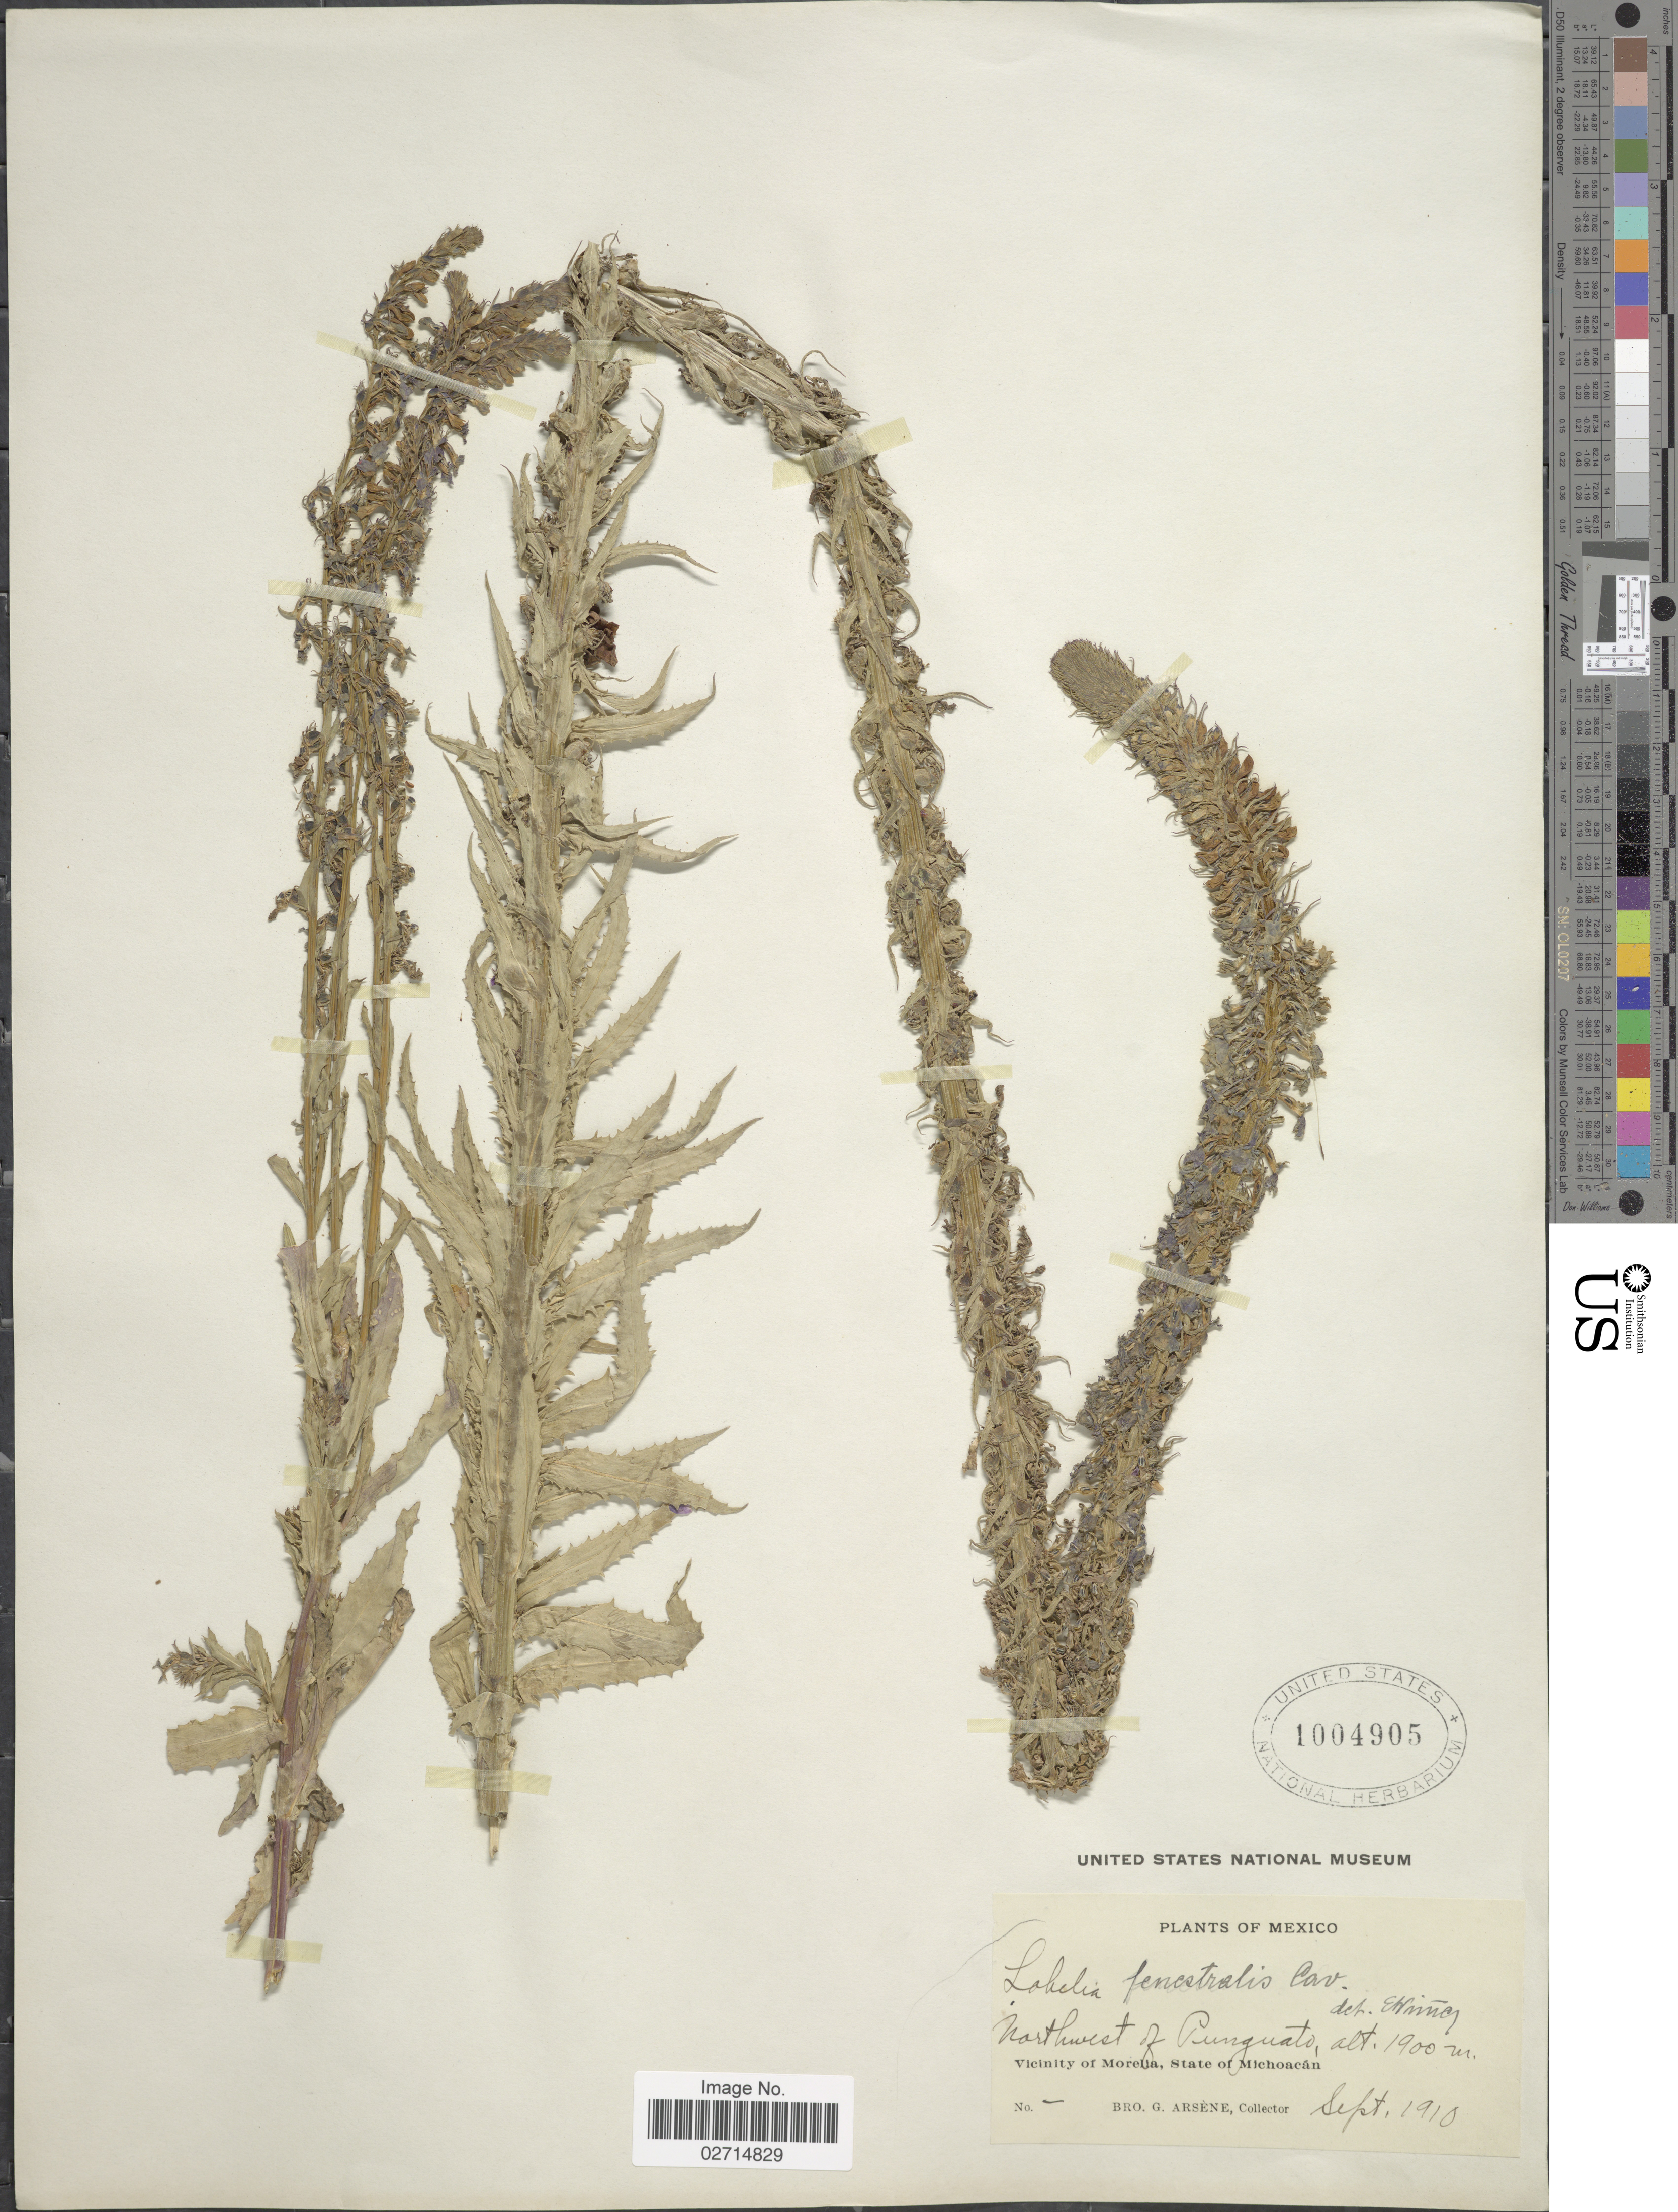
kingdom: Plantae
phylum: Tracheophyta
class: Magnoliopsida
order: Asterales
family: Campanulaceae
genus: Lobelia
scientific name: Lobelia fenestralis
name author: Cav.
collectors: Bro. G. Arsène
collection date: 1910-09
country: Mexico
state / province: Michoacán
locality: Northwest of Punguato. Vicinity of Morelia.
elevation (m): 1900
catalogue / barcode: US 1004905